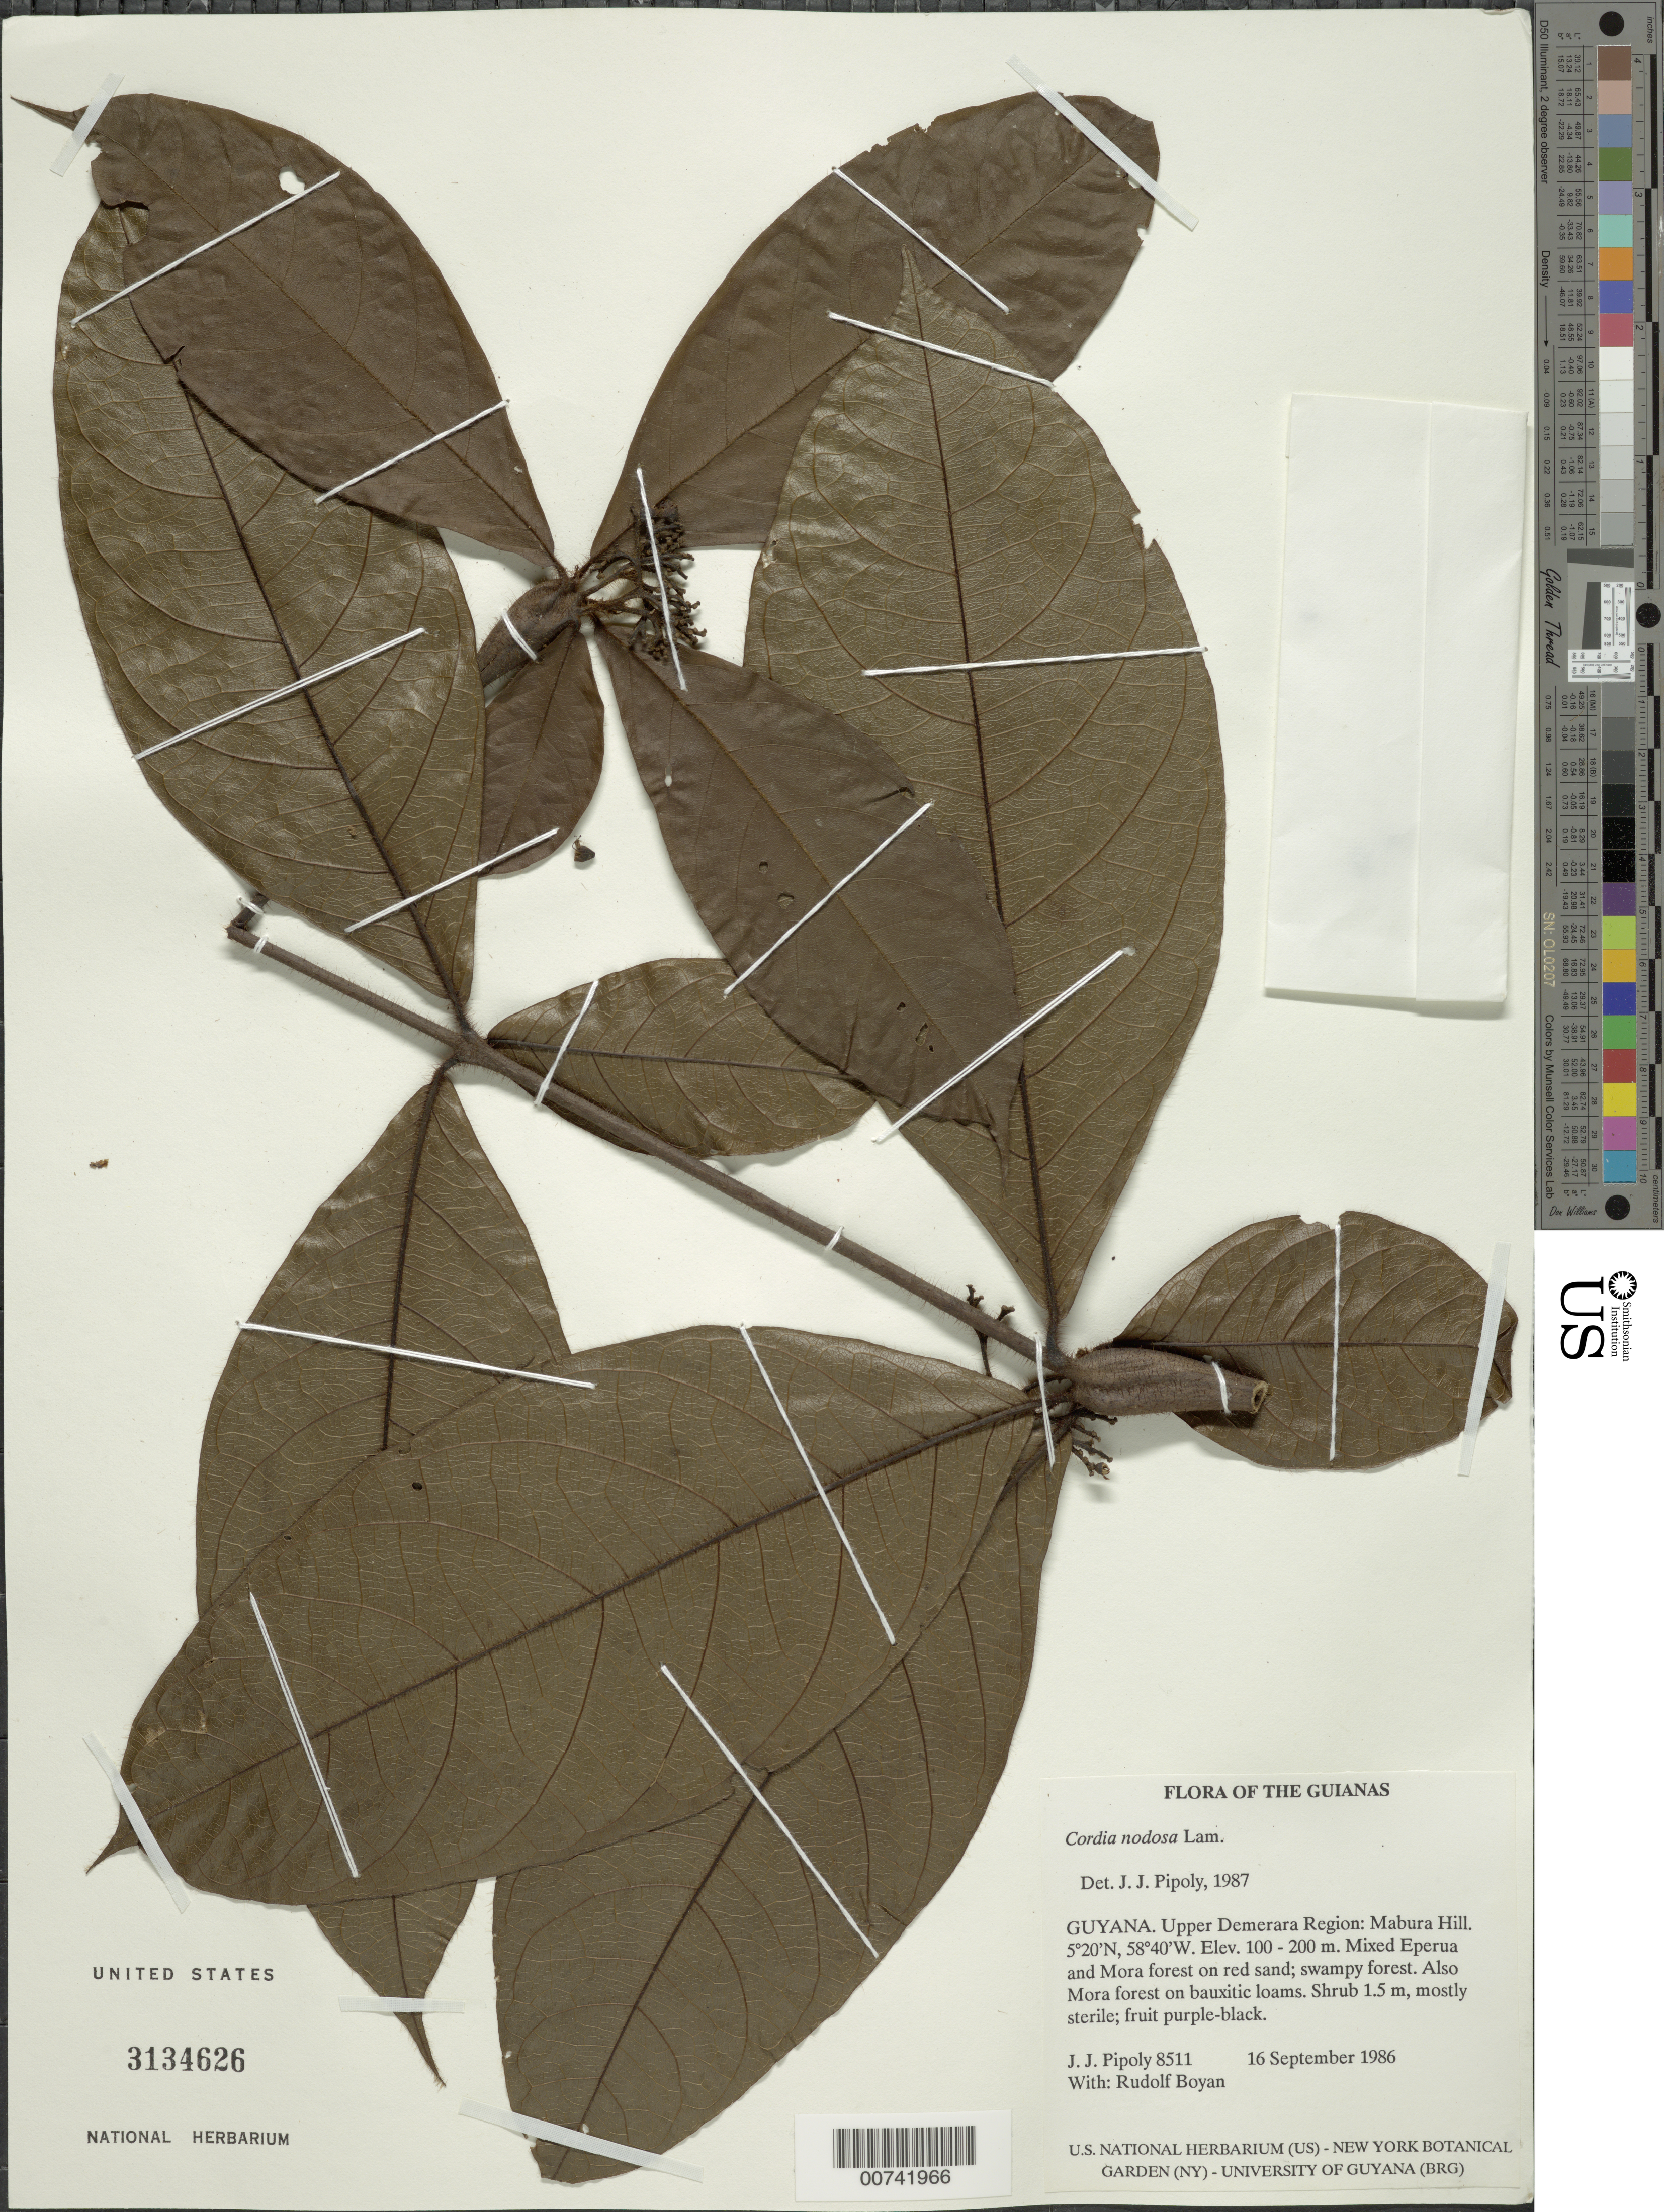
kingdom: Plantae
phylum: Tracheophyta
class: Magnoliopsida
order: Boraginales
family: Cordiaceae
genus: Cordia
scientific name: Cordia nodosa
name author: Lam.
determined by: Pipoly, J. J., III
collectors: J. J. Pipoly & R. Boyan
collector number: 8511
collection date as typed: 16 September 1986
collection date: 1986-09-16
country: Guyana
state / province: U. Demerara-Berbice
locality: Mabura Hill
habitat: Mixed Eperua and Mora forest on red sand; swampy forest. Also Mora forest on bauxitic loams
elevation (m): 100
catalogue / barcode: US 3134626